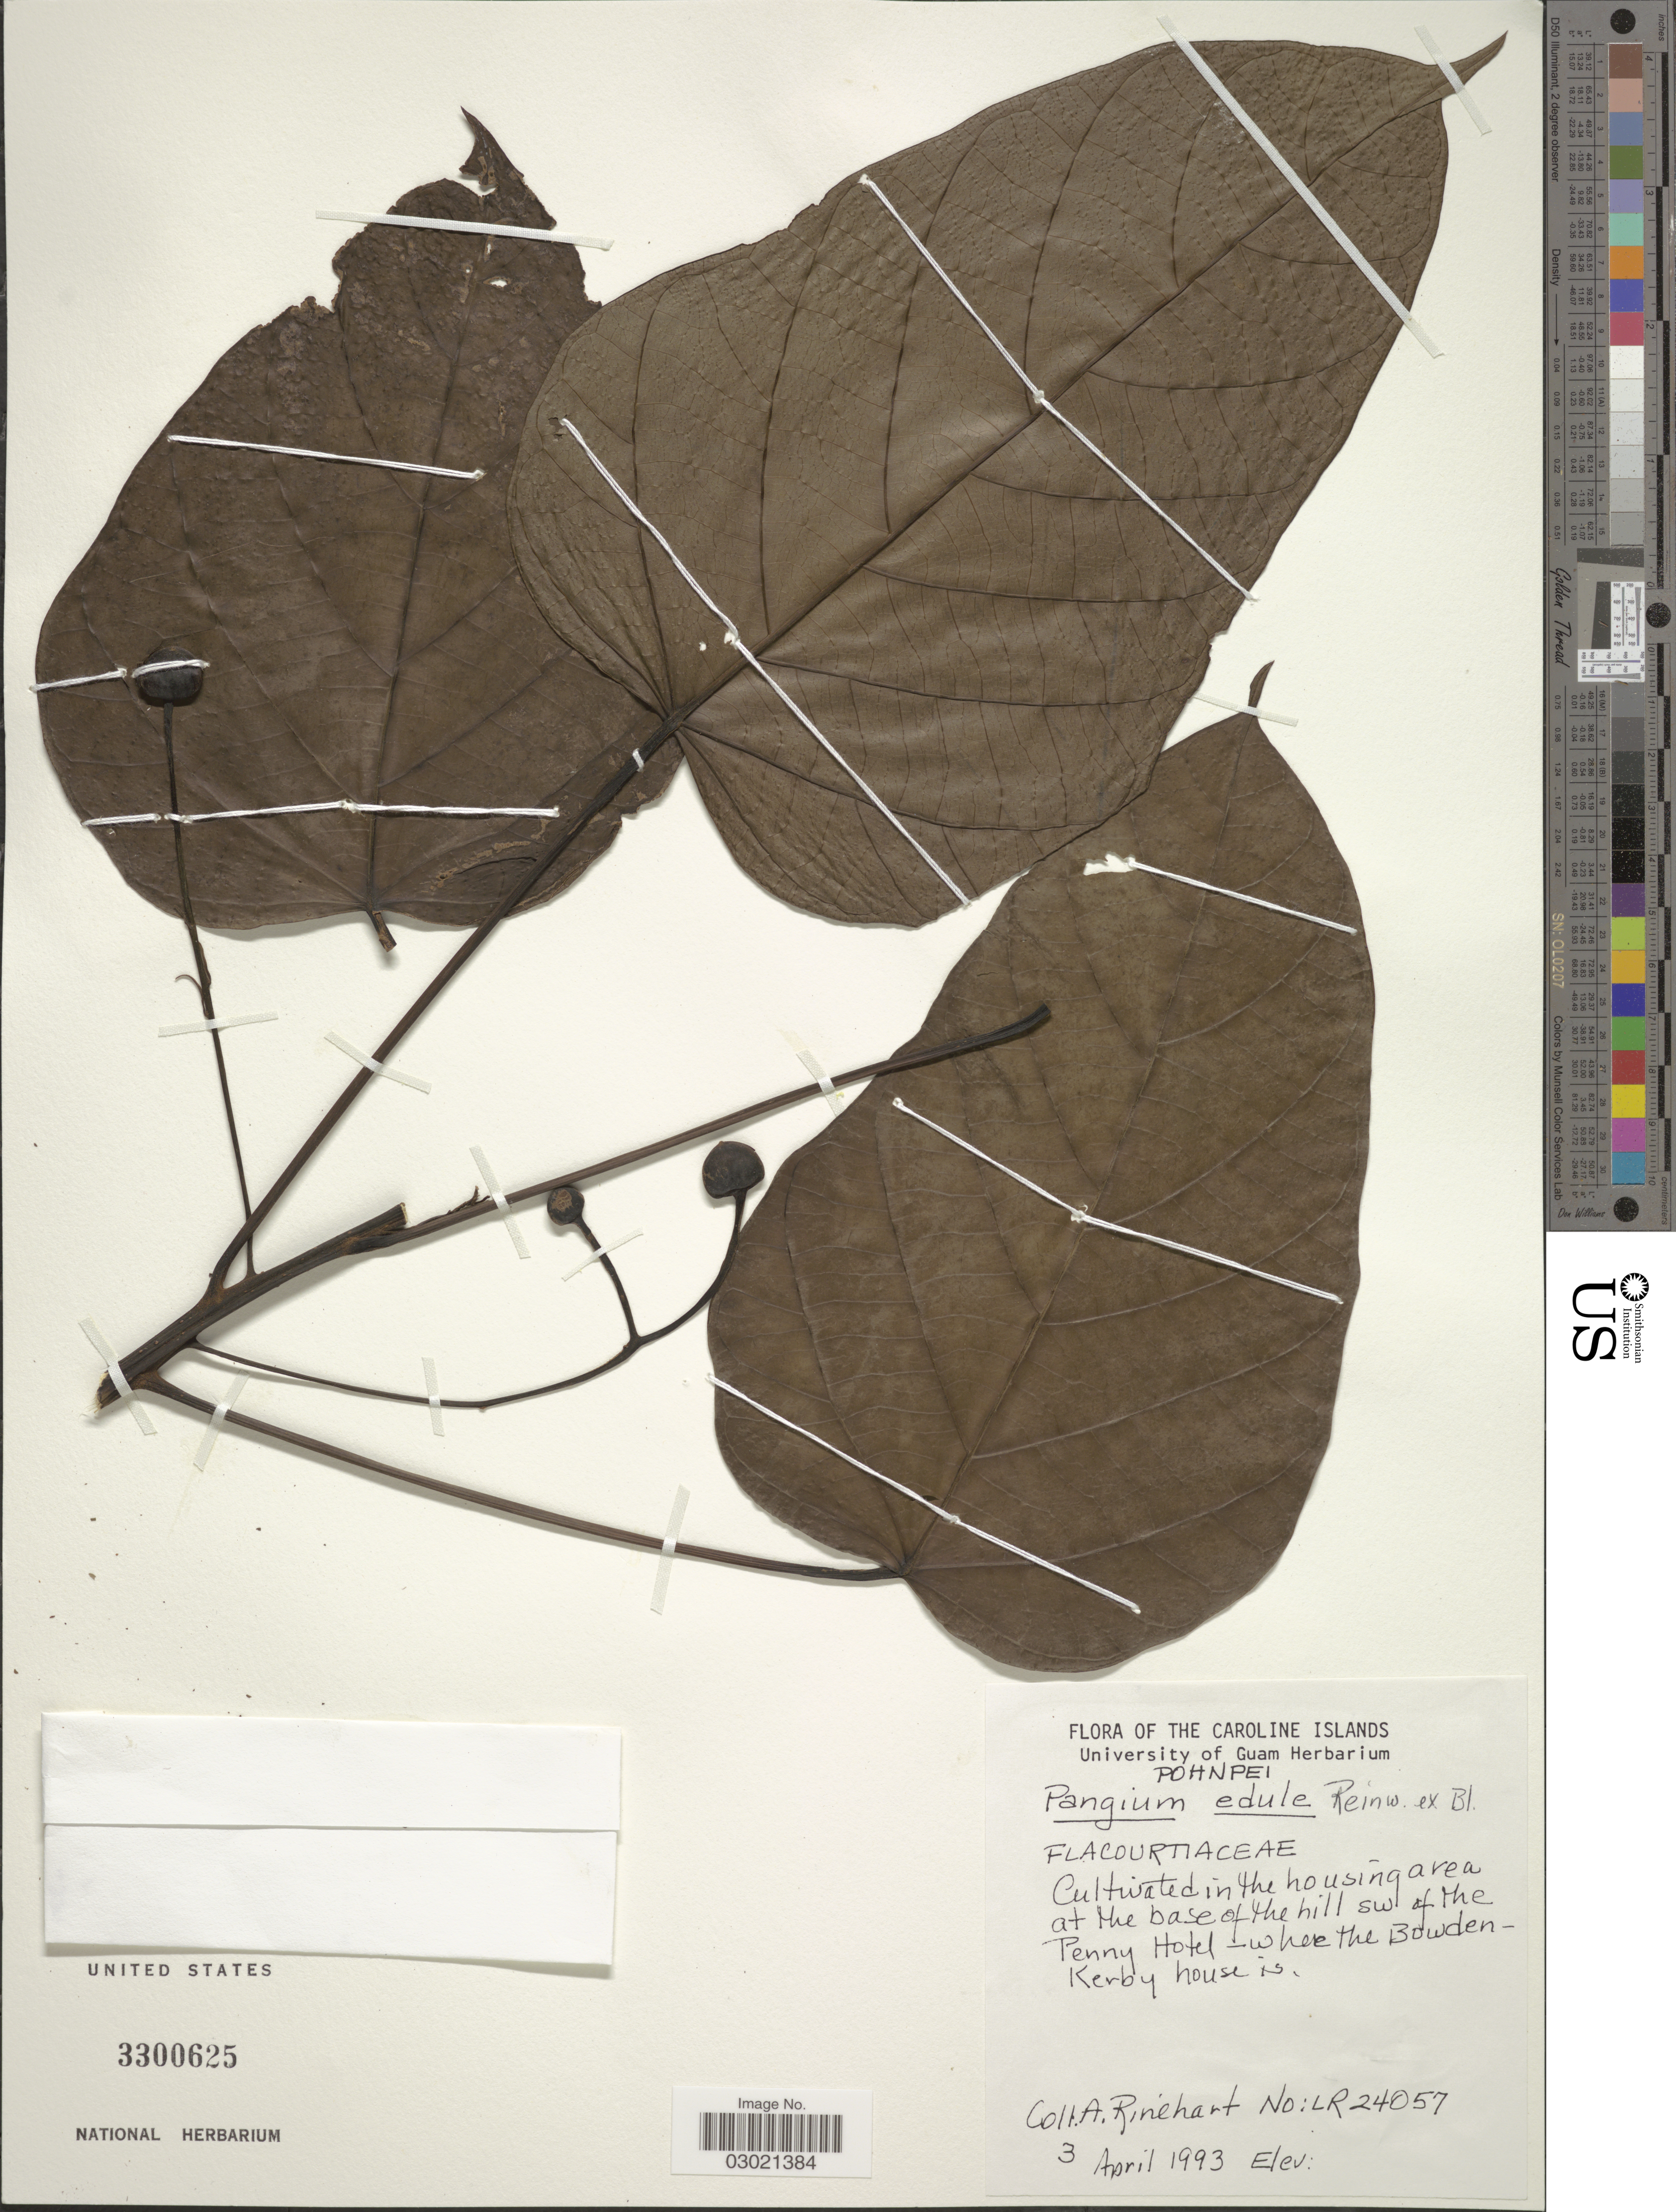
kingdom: Plantae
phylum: Tracheophyta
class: Magnoliopsida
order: Malpighiales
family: Achariaceae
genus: Pangium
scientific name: Pangium edule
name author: Reinw.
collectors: A. Rinehart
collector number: LR24057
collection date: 1993-04-03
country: Micronesia, Federated States of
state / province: Pohnpei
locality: The Caroline Islands. Cultivated in the housing area at the base of the hill SW of The Penny Hotel - where the Bowden-Kerby house is.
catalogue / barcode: US 3300625